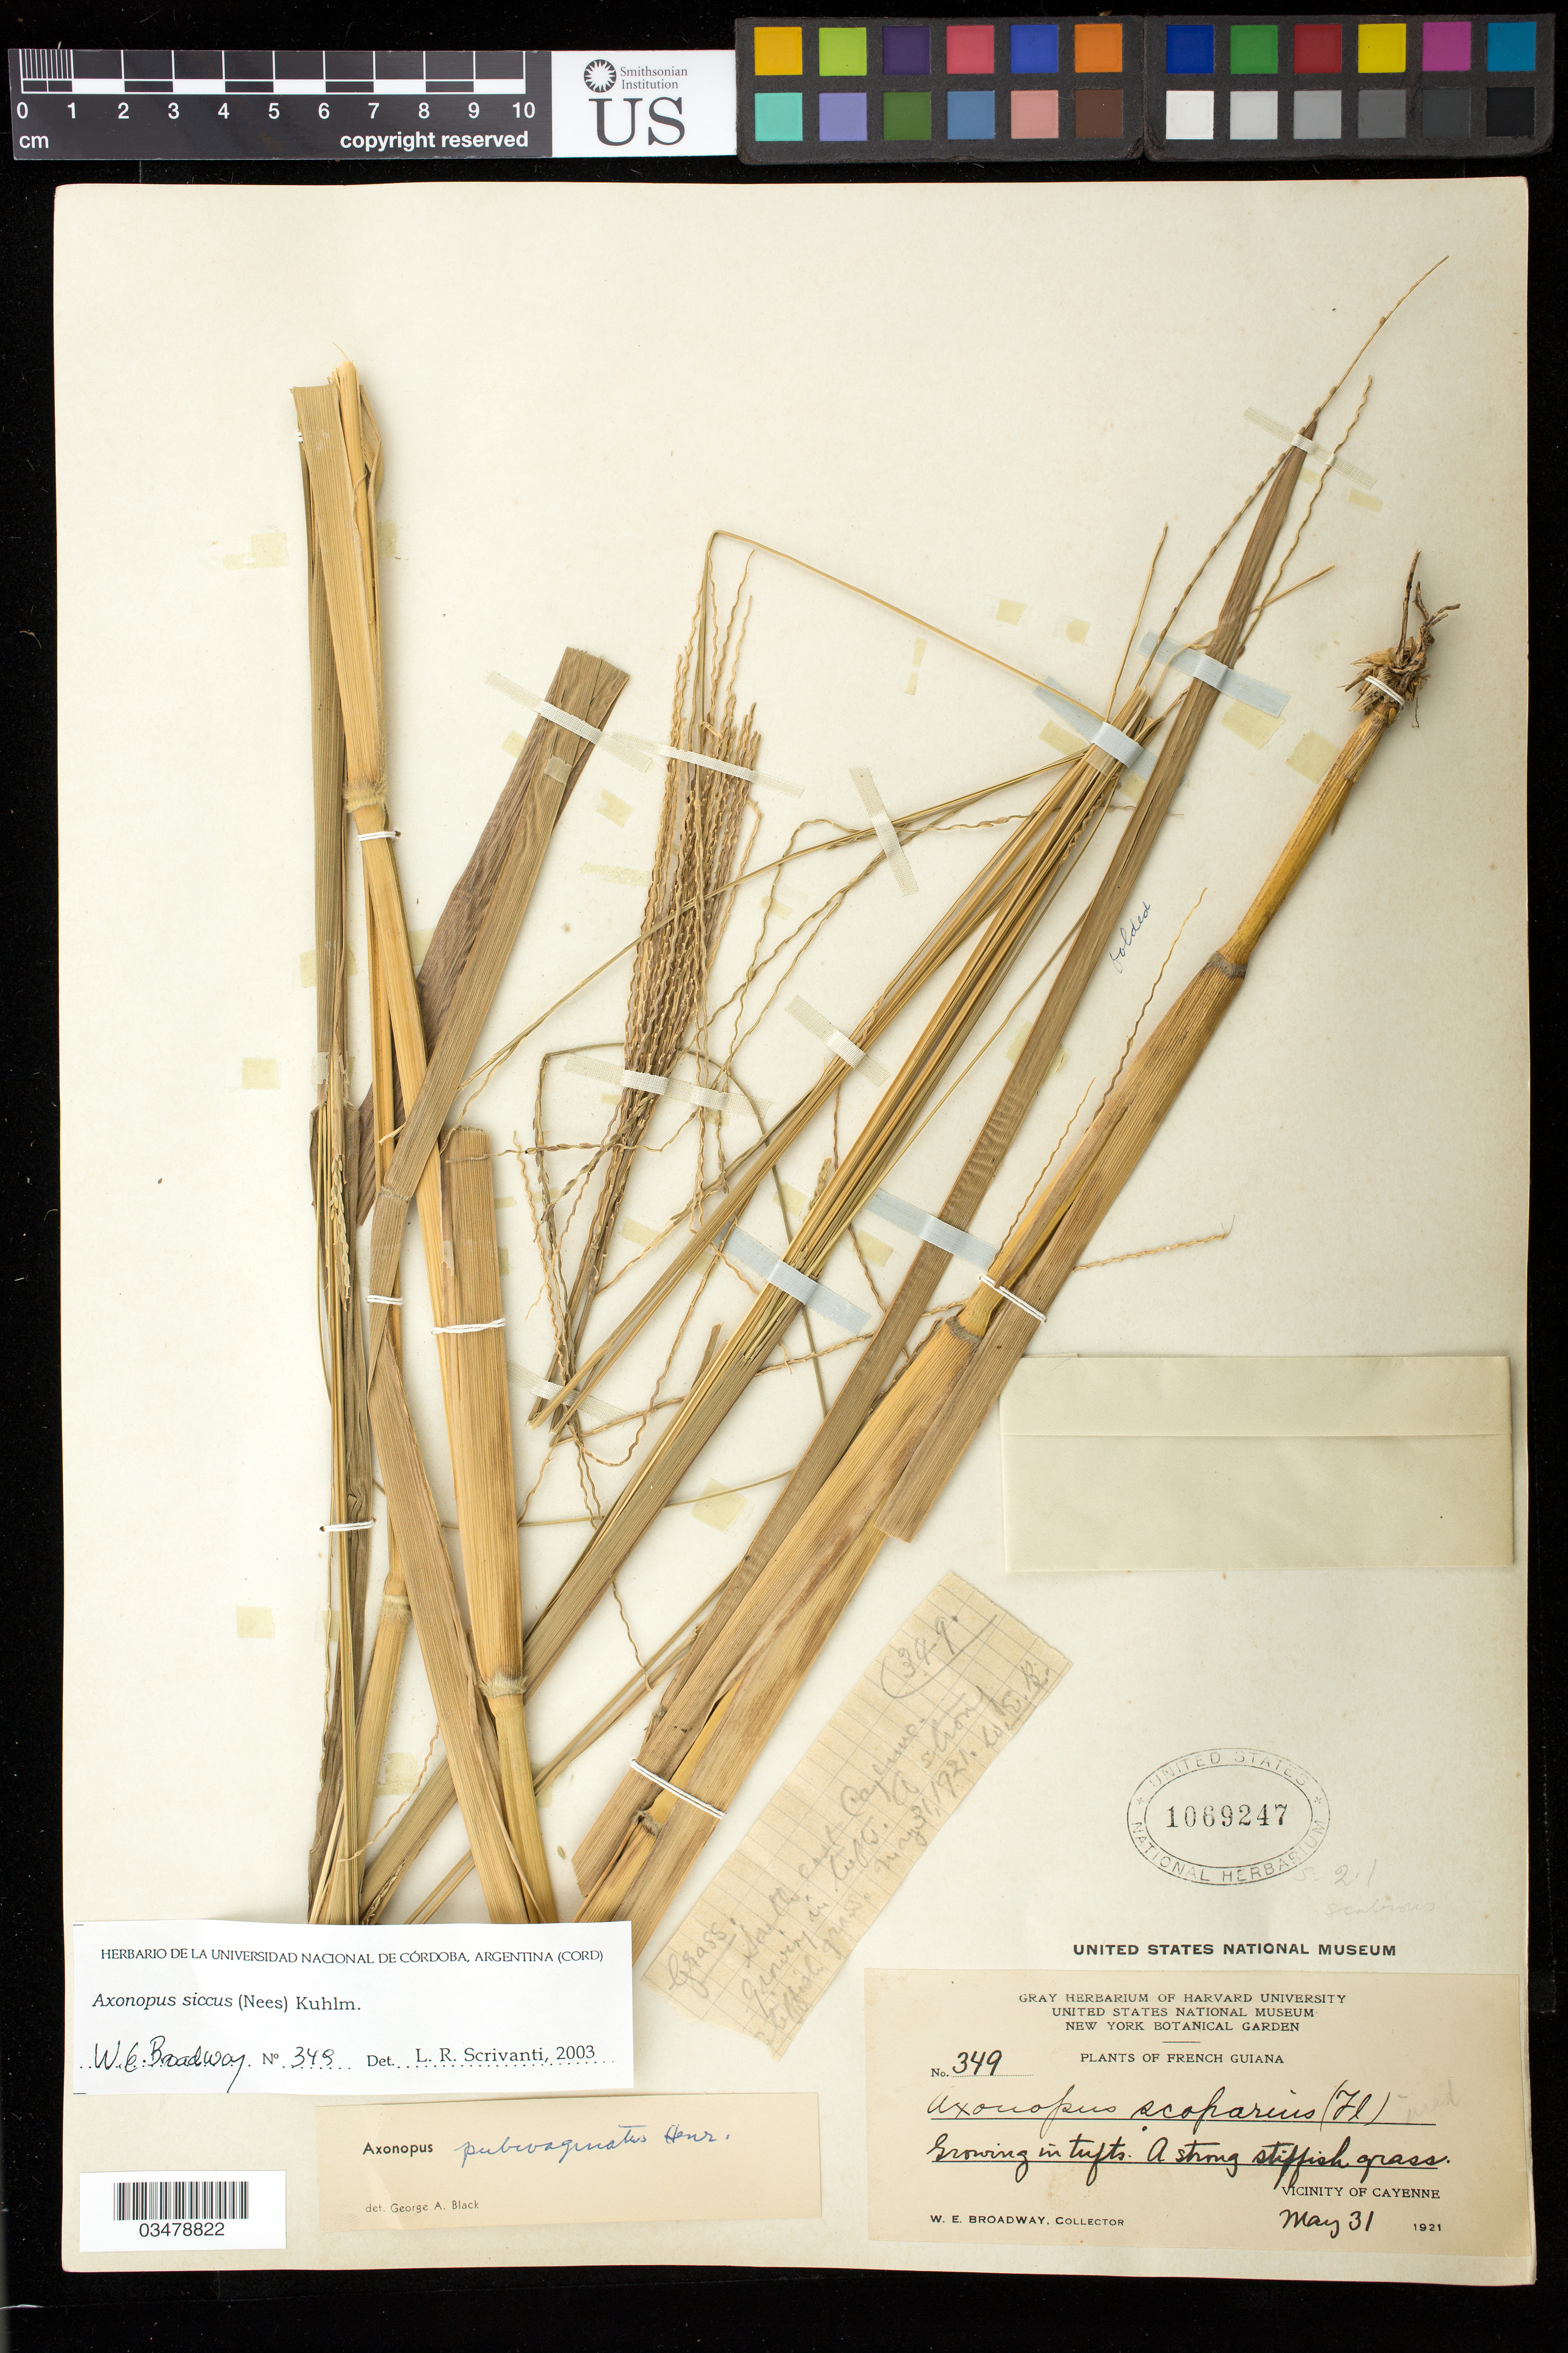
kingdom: Plantae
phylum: Tracheophyta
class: Liliopsida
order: Poales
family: Poaceae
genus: Axonopus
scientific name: Axonopus siccus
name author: (Nees) Kuhlm.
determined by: Scrivanti, L. R.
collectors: W. E. Broadway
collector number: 349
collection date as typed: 31-May-21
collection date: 1921-05-31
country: French Guiana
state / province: Cayenne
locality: Cayenne, vic.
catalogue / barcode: US 1069247